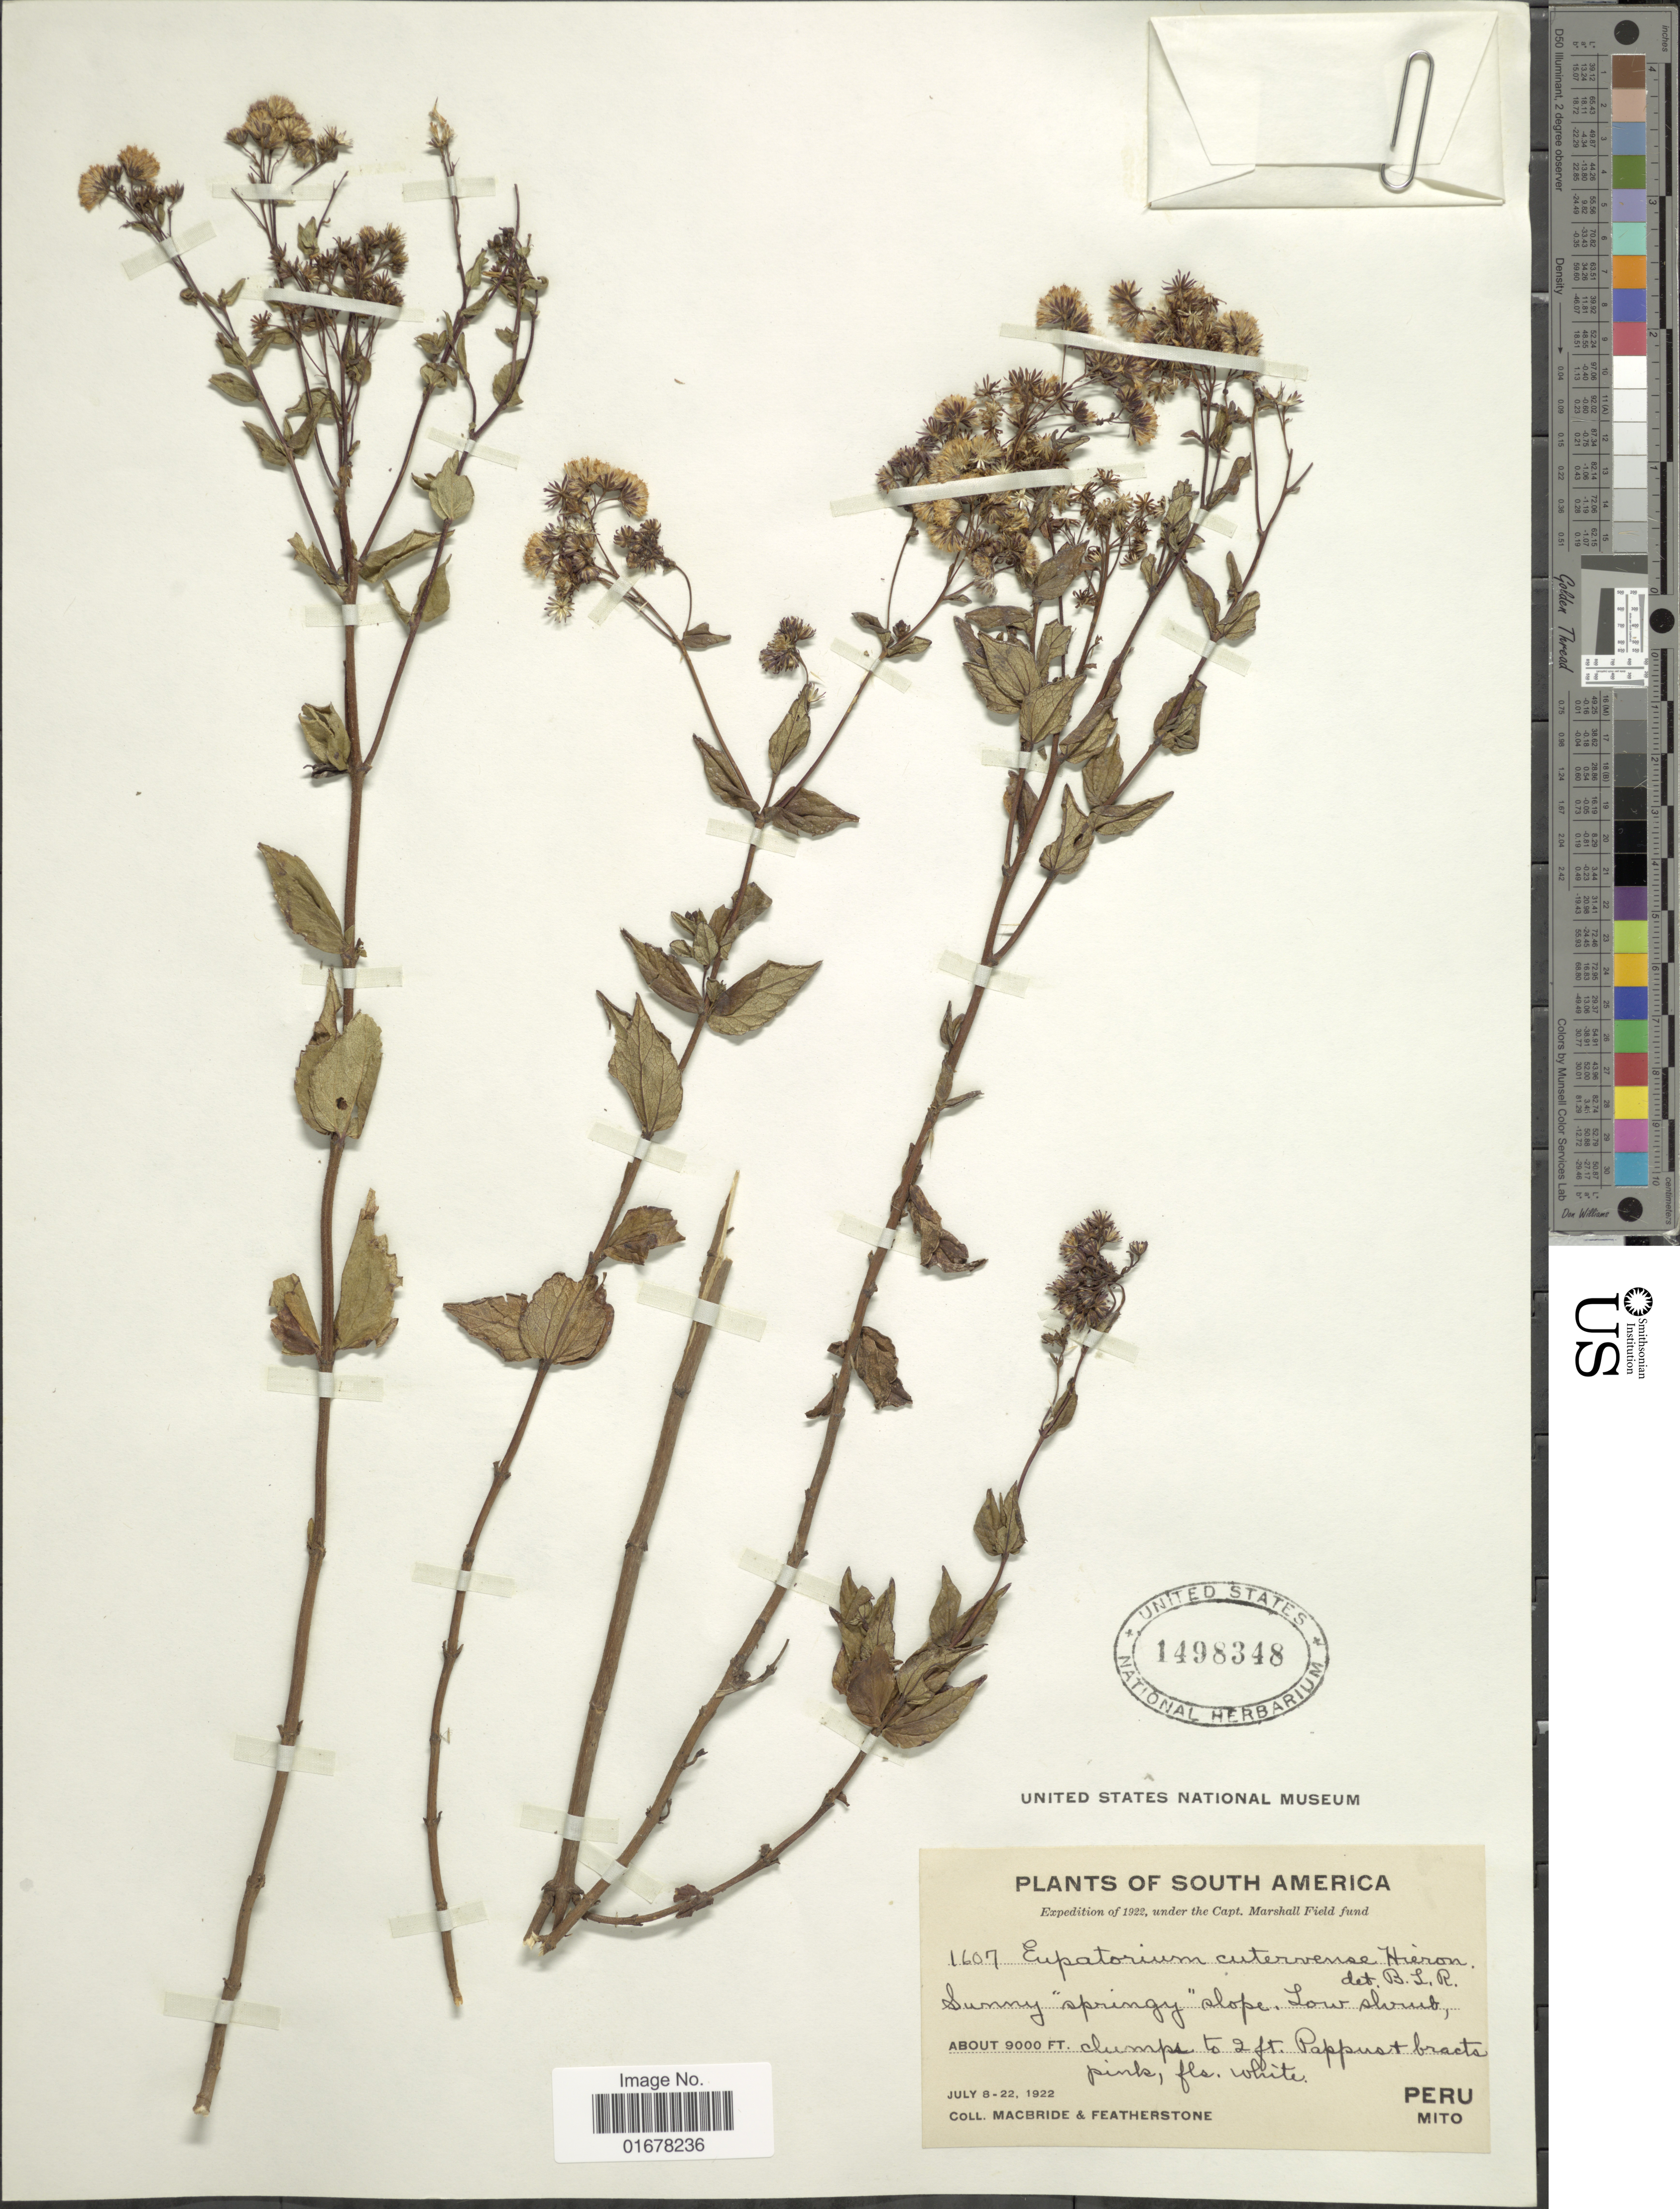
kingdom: Plantae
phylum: Tracheophyta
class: Magnoliopsida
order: Asterales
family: Asteraceae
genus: Ageratina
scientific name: Ageratina cutervensis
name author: (Hieron.) R.M. King & H. Rob.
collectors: Macbride, -- & -. Featherstone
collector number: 1607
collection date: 1922-07-08/1922-07-22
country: Peru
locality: Mito, Peru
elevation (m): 2743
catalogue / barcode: US 1498348